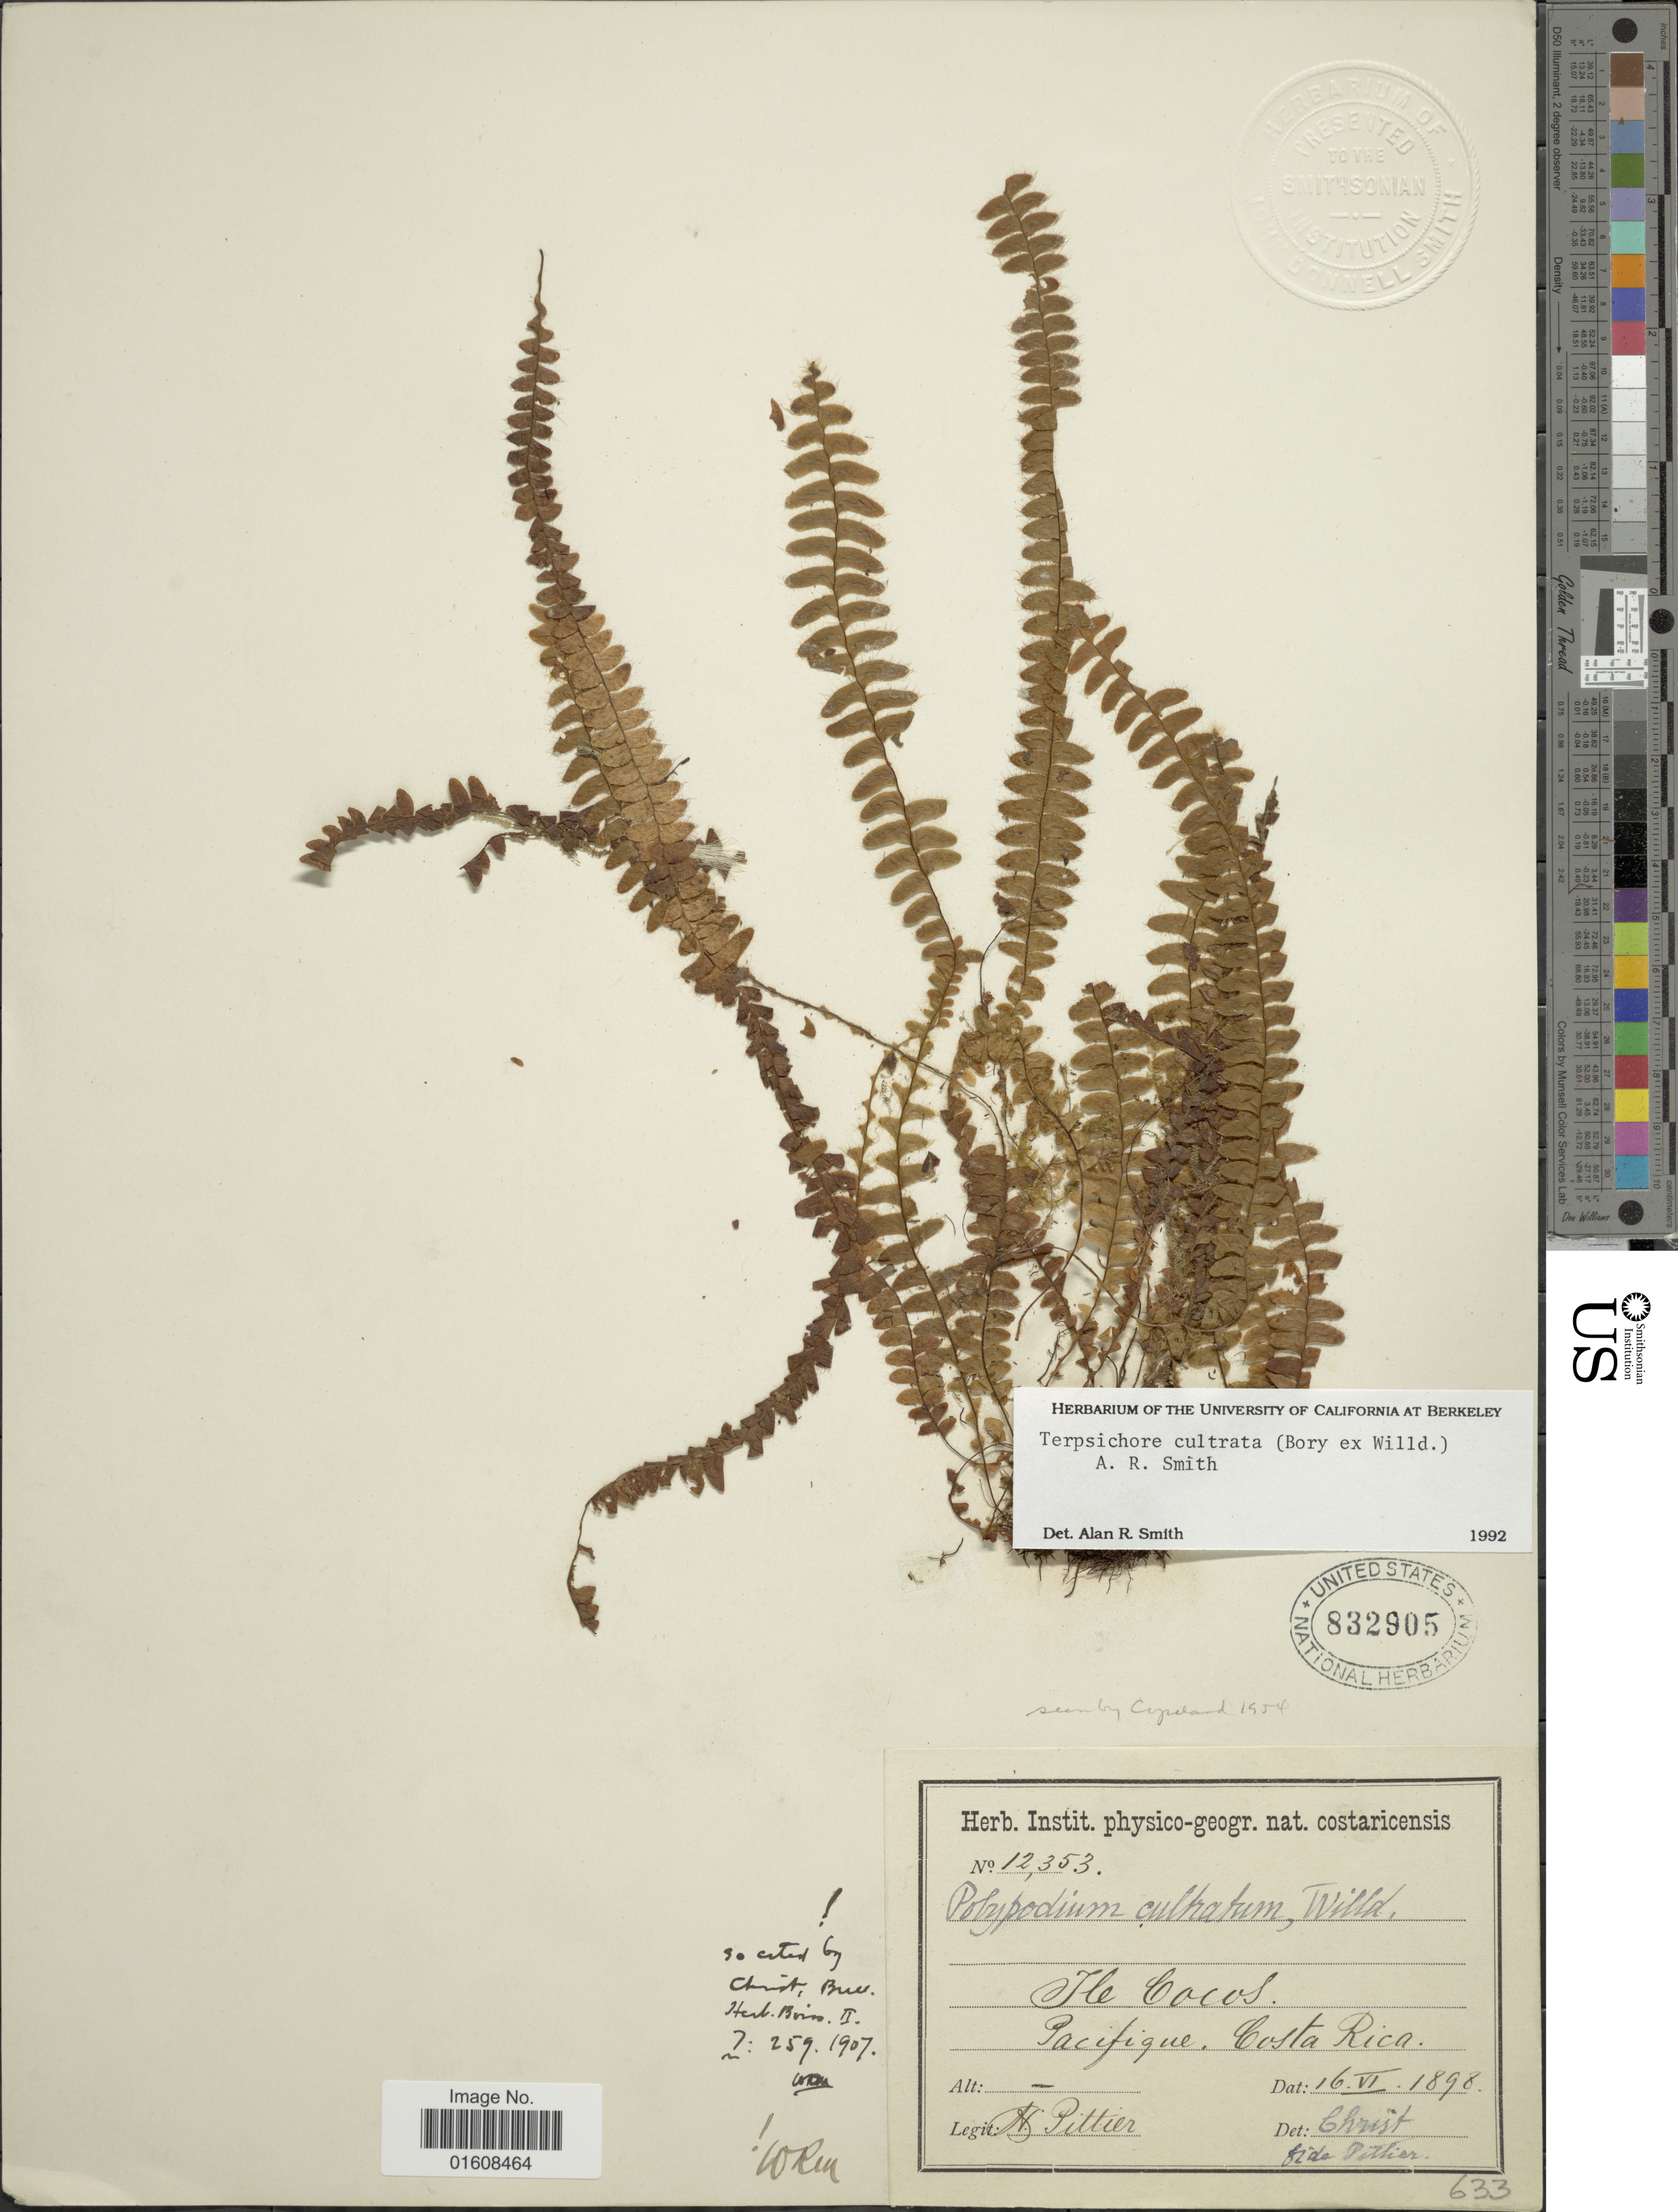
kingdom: Plantae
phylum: Tracheophyta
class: Polypodiopsida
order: Polypodiales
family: Polypodiaceae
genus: Alansmia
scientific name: Alansmia cultrata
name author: (Bory ex Willd.) Moguel & M. Kessler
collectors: H. F. Pittier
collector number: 12353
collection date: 1898-06-16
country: Costa Rica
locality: Ile Cocos. Pacifique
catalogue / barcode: US 832905